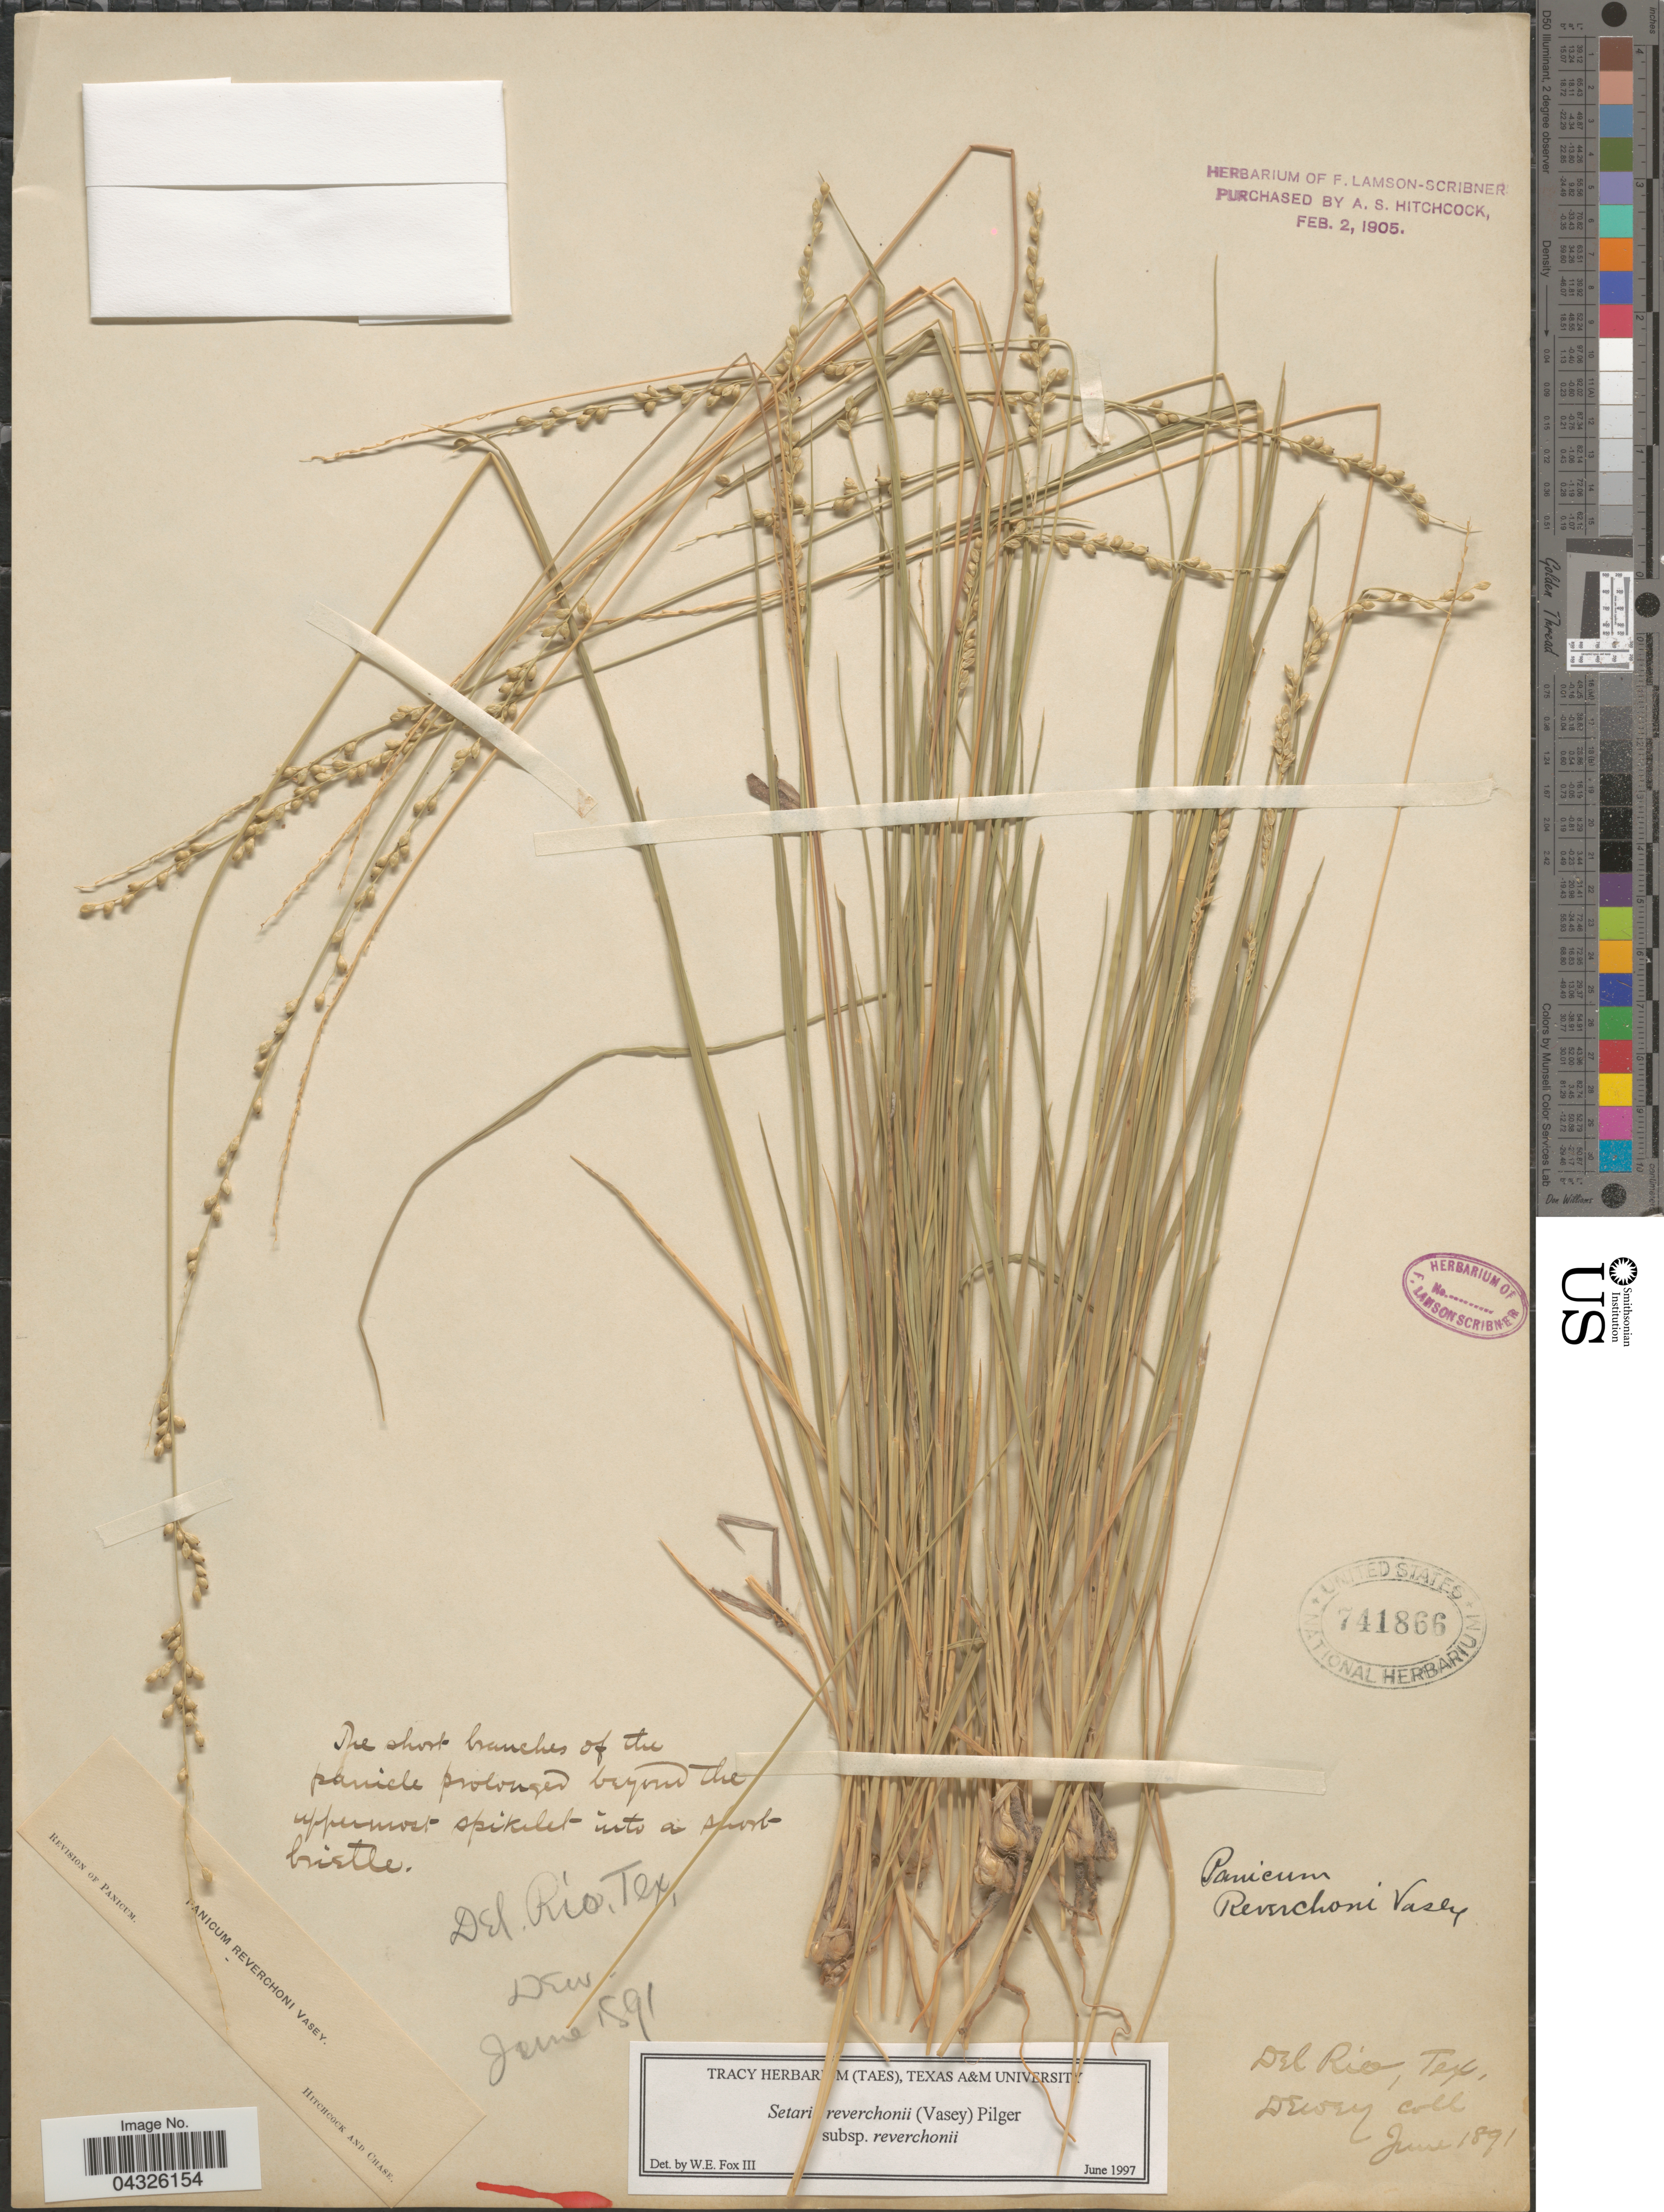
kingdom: Plantae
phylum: Tracheophyta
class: Liliopsida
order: Poales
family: Poaceae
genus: Panicum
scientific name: Panicum reverchoni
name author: Vasey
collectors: -. Dewey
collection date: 1891-06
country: United States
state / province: Texas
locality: Del Río.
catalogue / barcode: US 741866